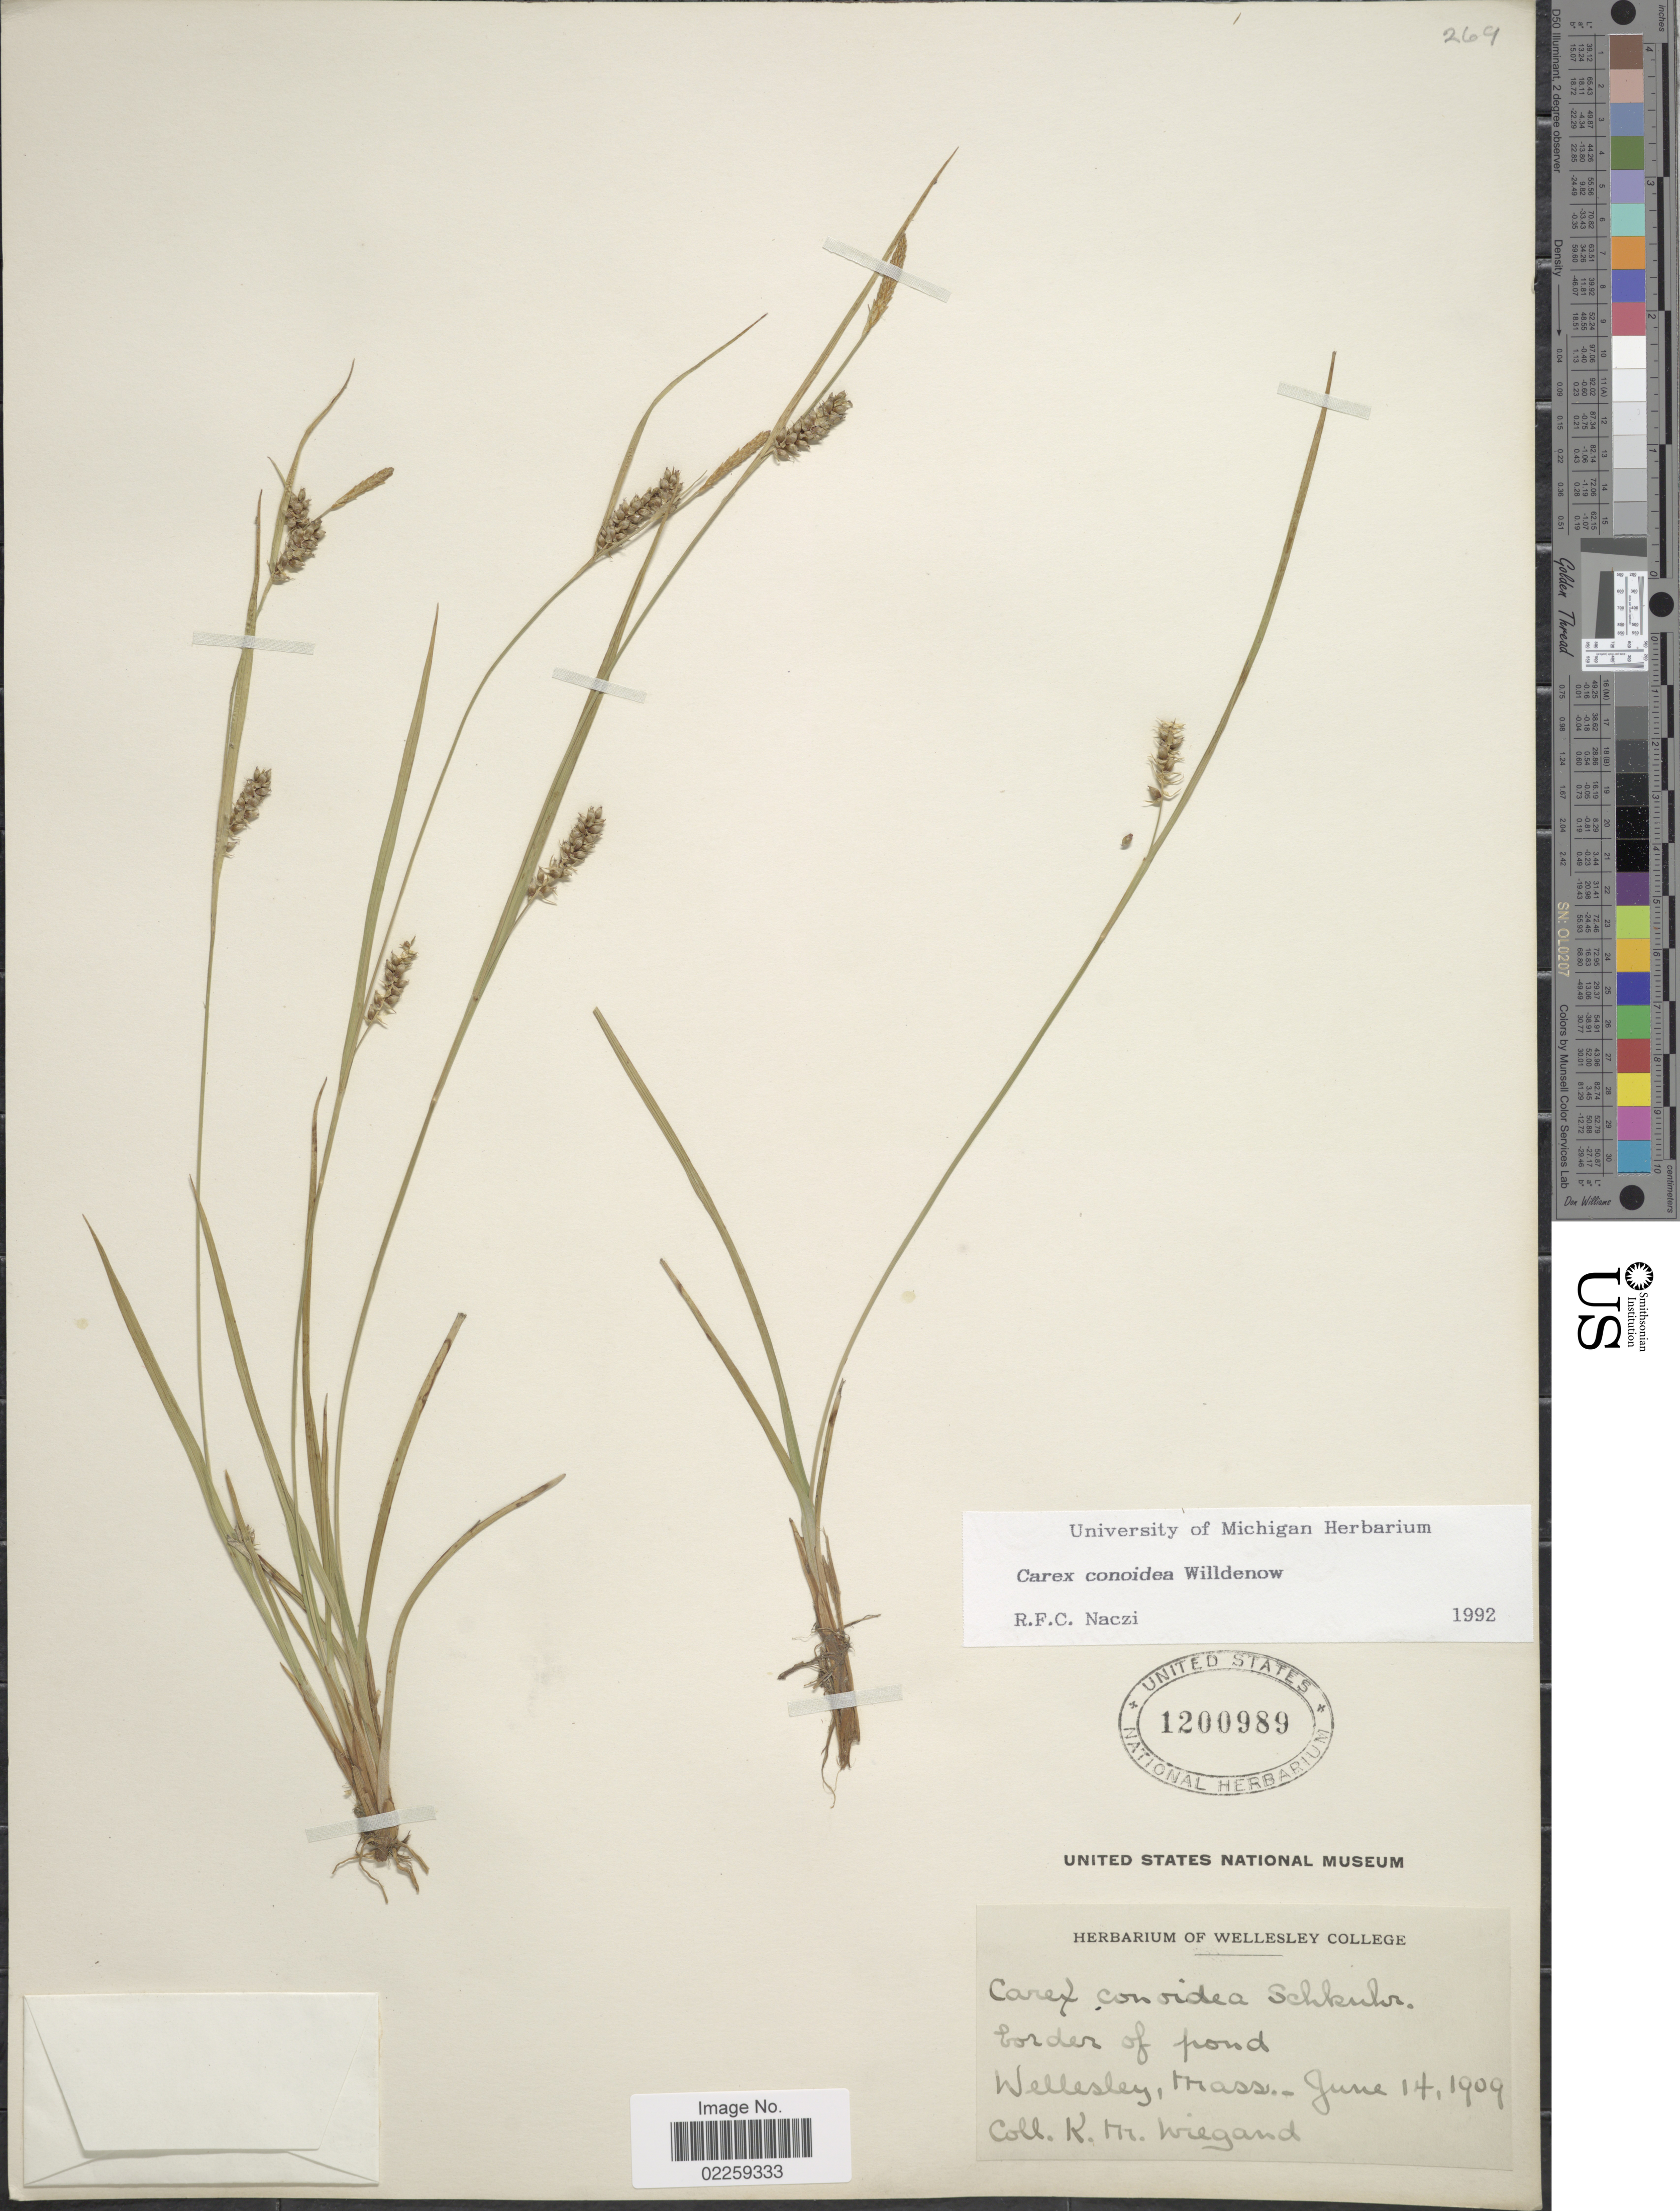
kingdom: Plantae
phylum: Tracheophyta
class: Liliopsida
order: Poales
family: Cyperaceae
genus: Carex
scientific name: Carex conoidea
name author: Willd.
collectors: K. M. Wiegand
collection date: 1909-06-14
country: United States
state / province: Massachusetts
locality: Border of pond, Wellesley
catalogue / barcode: US 1200989